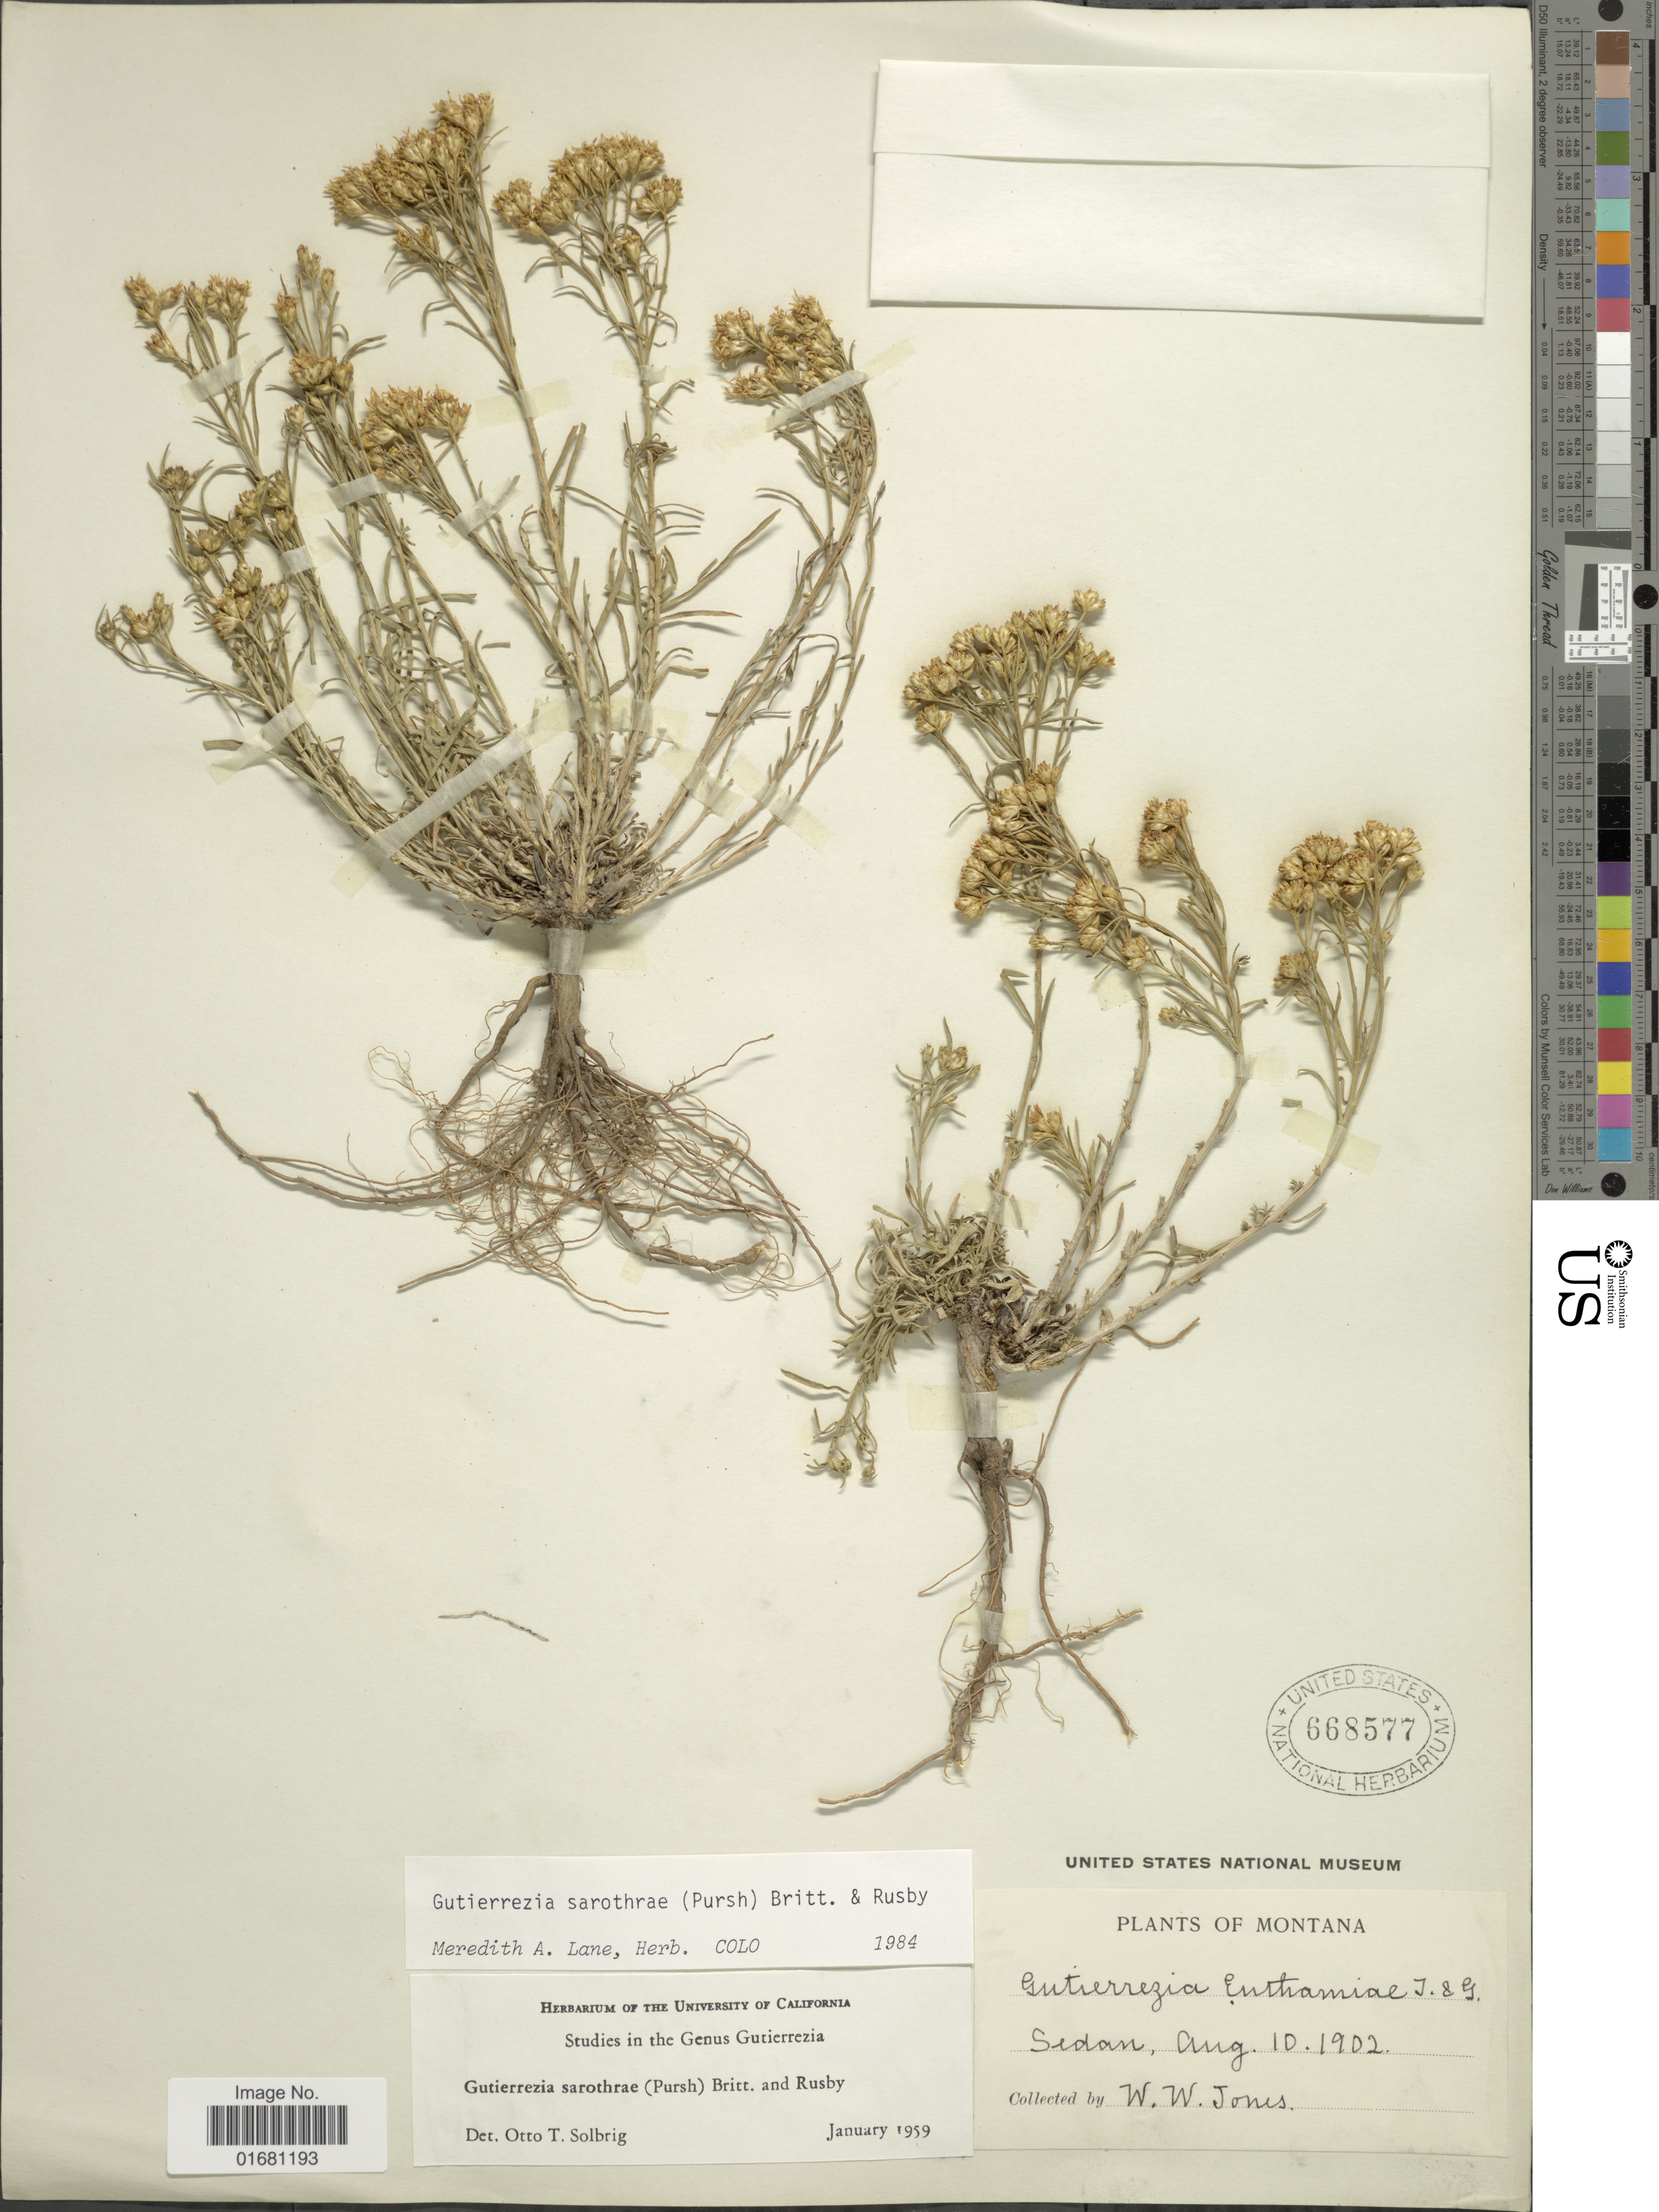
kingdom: Plantae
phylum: Tracheophyta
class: Magnoliopsida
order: Asterales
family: Asteraceae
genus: Gutierrezia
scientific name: Gutierrezia sarothrae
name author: (Pursh) Britton & Rusby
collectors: W. W. Jones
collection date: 1902-08-10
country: United States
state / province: Montana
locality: Sedan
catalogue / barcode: US 668577